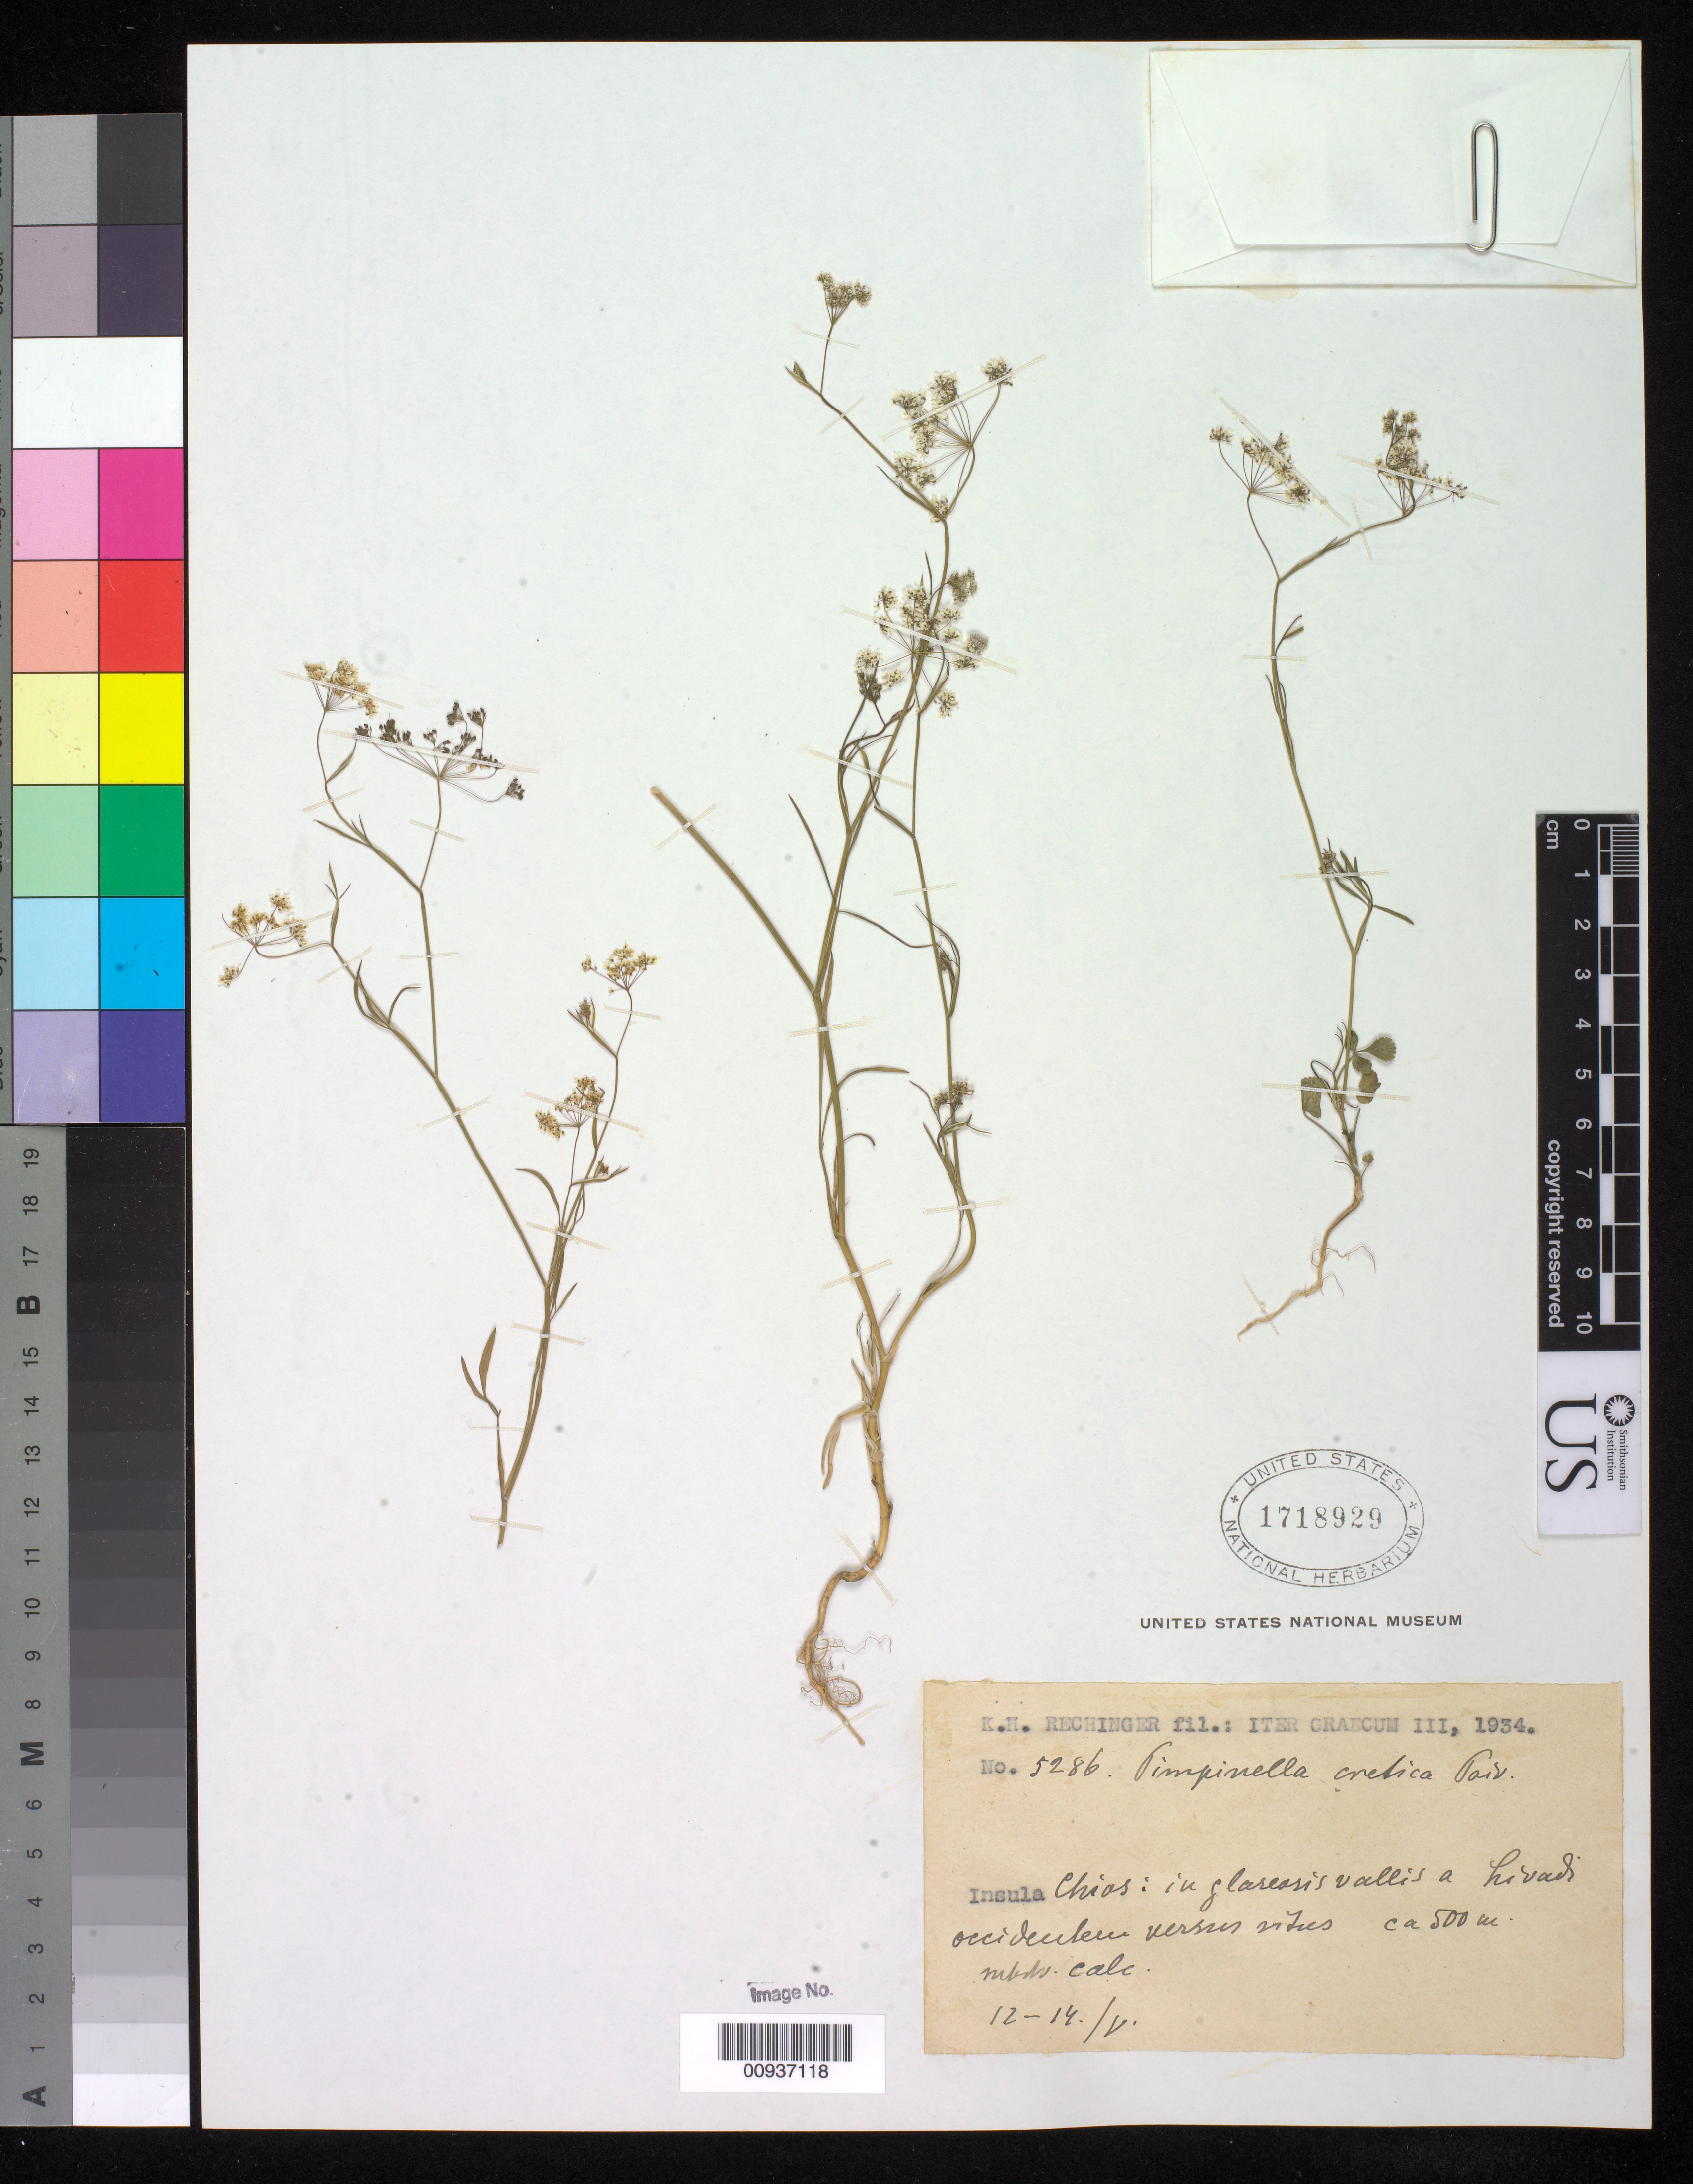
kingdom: Plantae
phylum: Tracheophyta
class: Magnoliopsida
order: Apiales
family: Apiaceae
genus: Pimpinella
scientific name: Pimpinella cretica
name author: Poir.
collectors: K. H. Rechinger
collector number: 5286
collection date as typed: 14 Dec 1934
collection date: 1934-12-14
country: Greece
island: Chios I.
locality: Chios: in glareasisvallis a hivad occidecileus versus si[f]ies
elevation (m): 500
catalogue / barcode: US 1718929